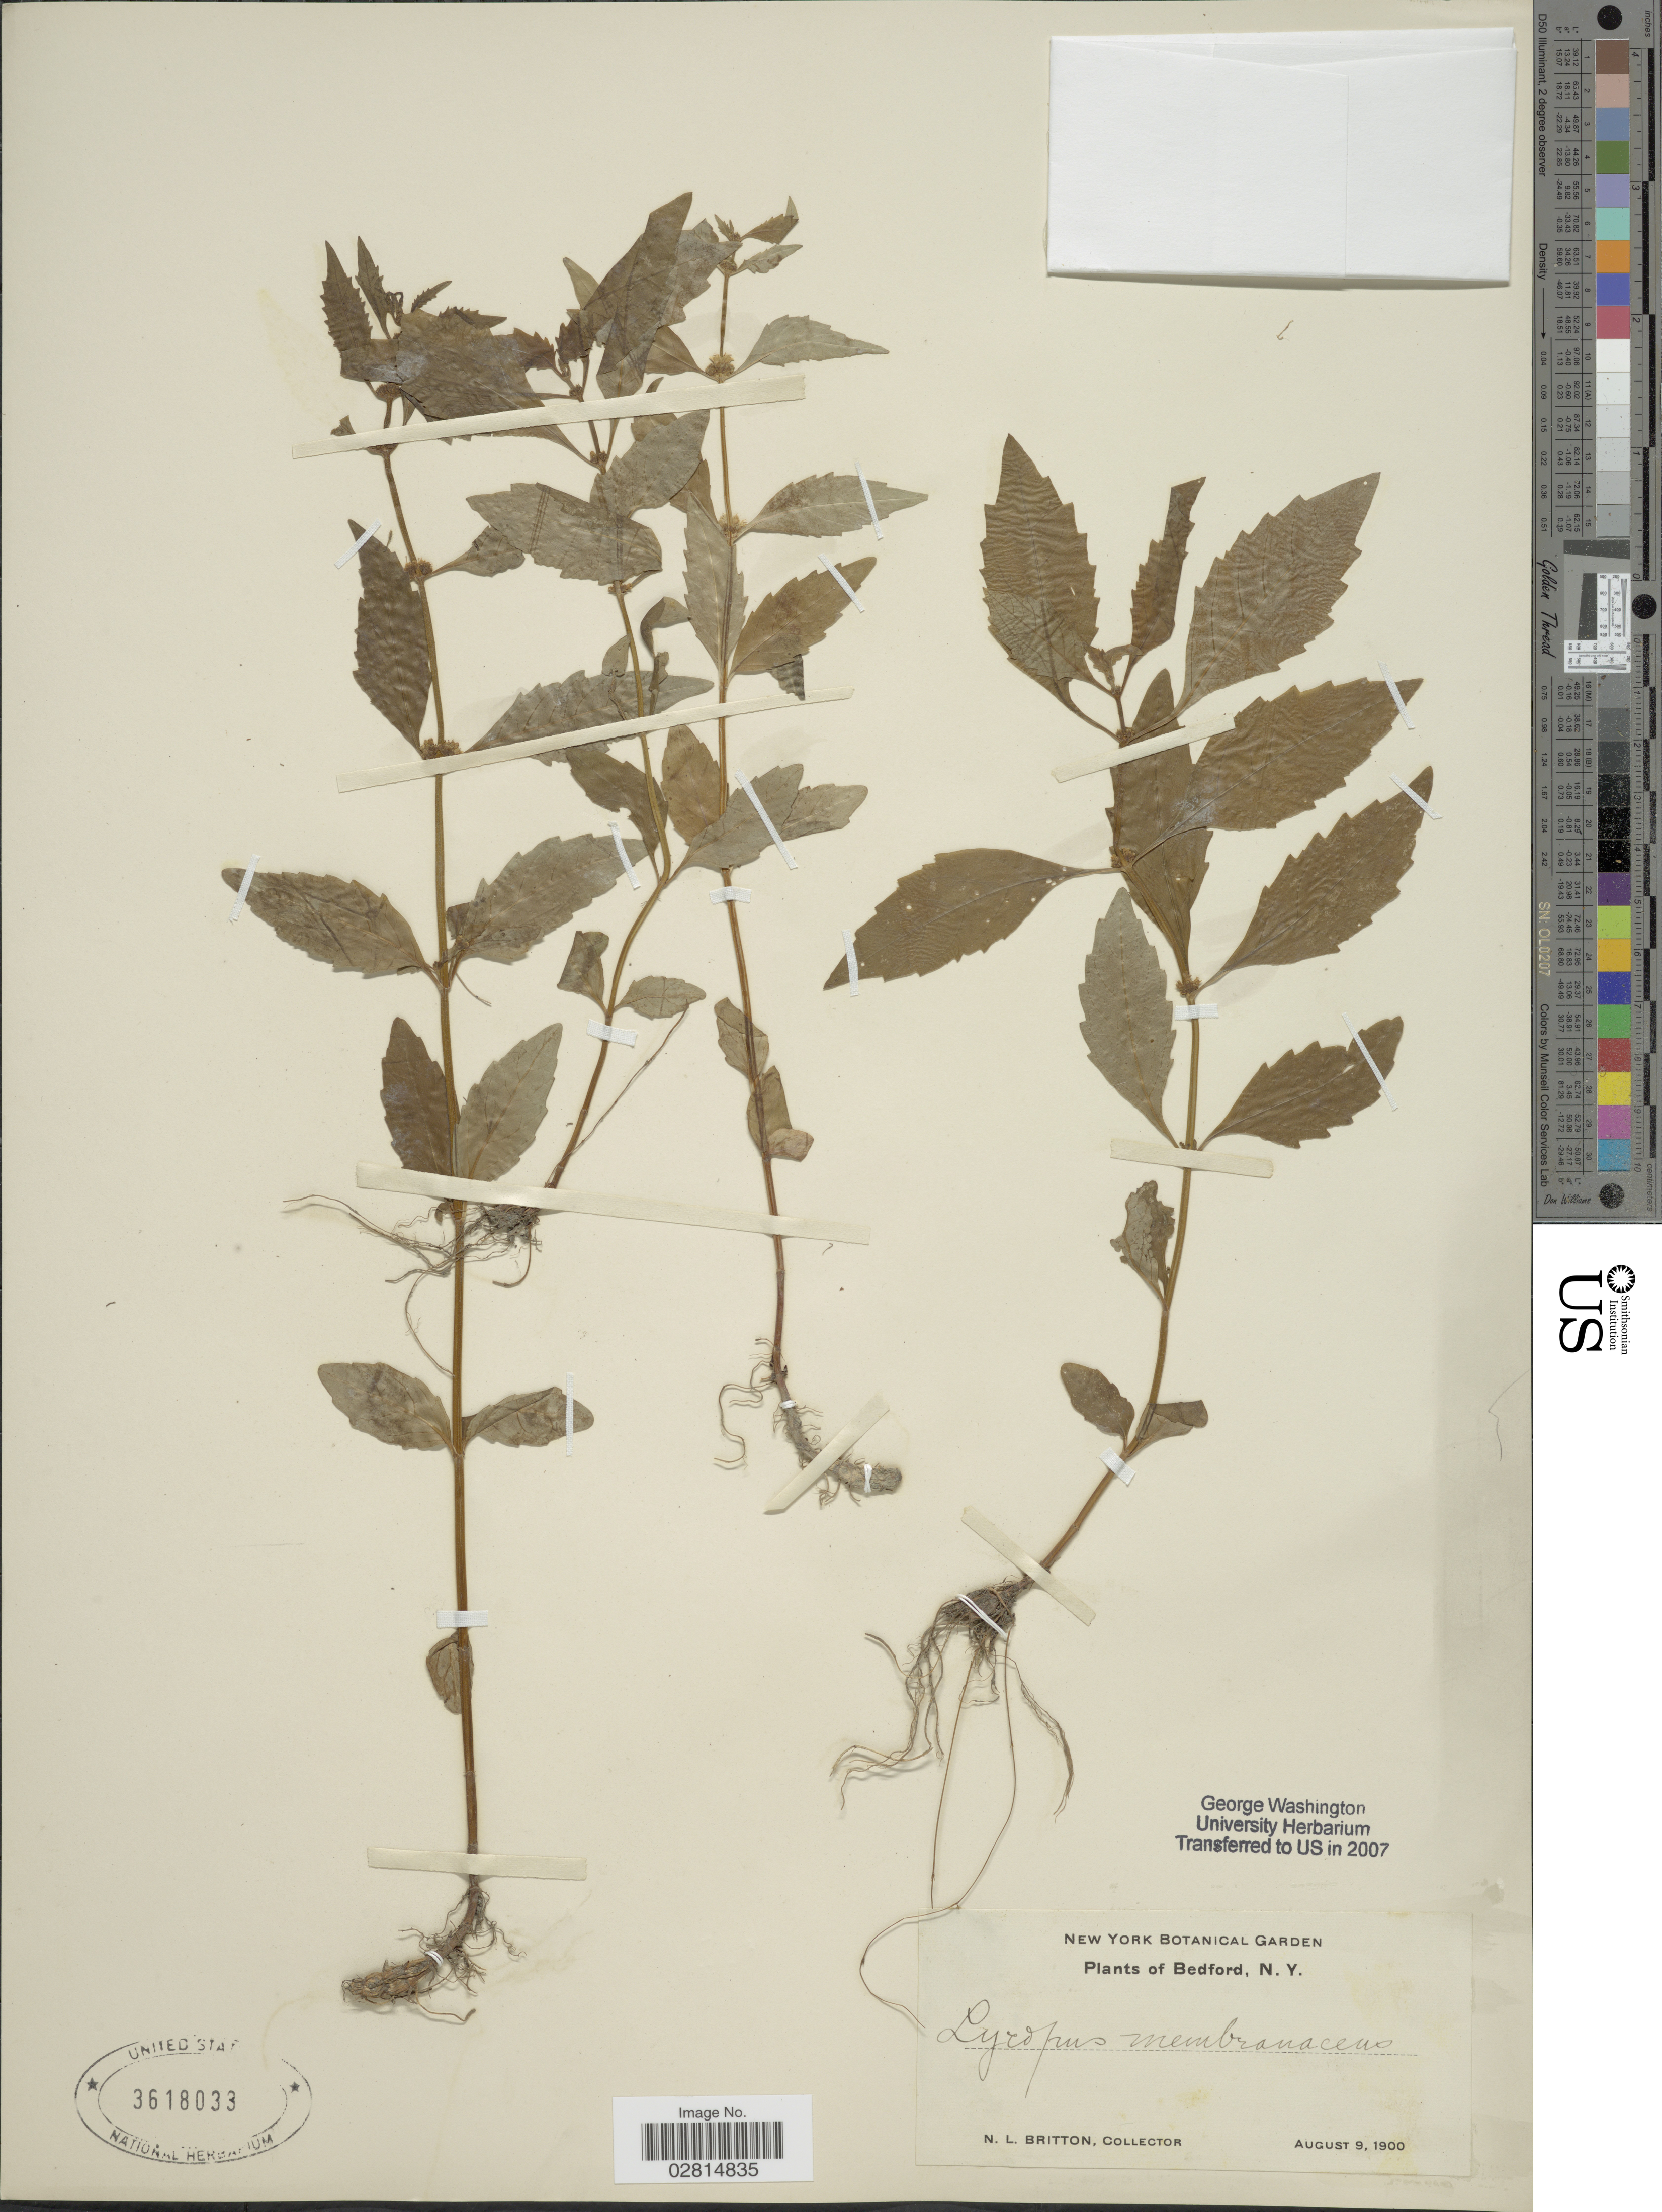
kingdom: Plantae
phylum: Tracheophyta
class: Magnoliopsida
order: Lamiales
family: Lamiaceae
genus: Lycopus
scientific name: Lycopus uniflorus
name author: Michx.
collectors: N. Britton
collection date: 1900-08-09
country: United States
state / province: New York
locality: Bedford.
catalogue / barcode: US 3618033